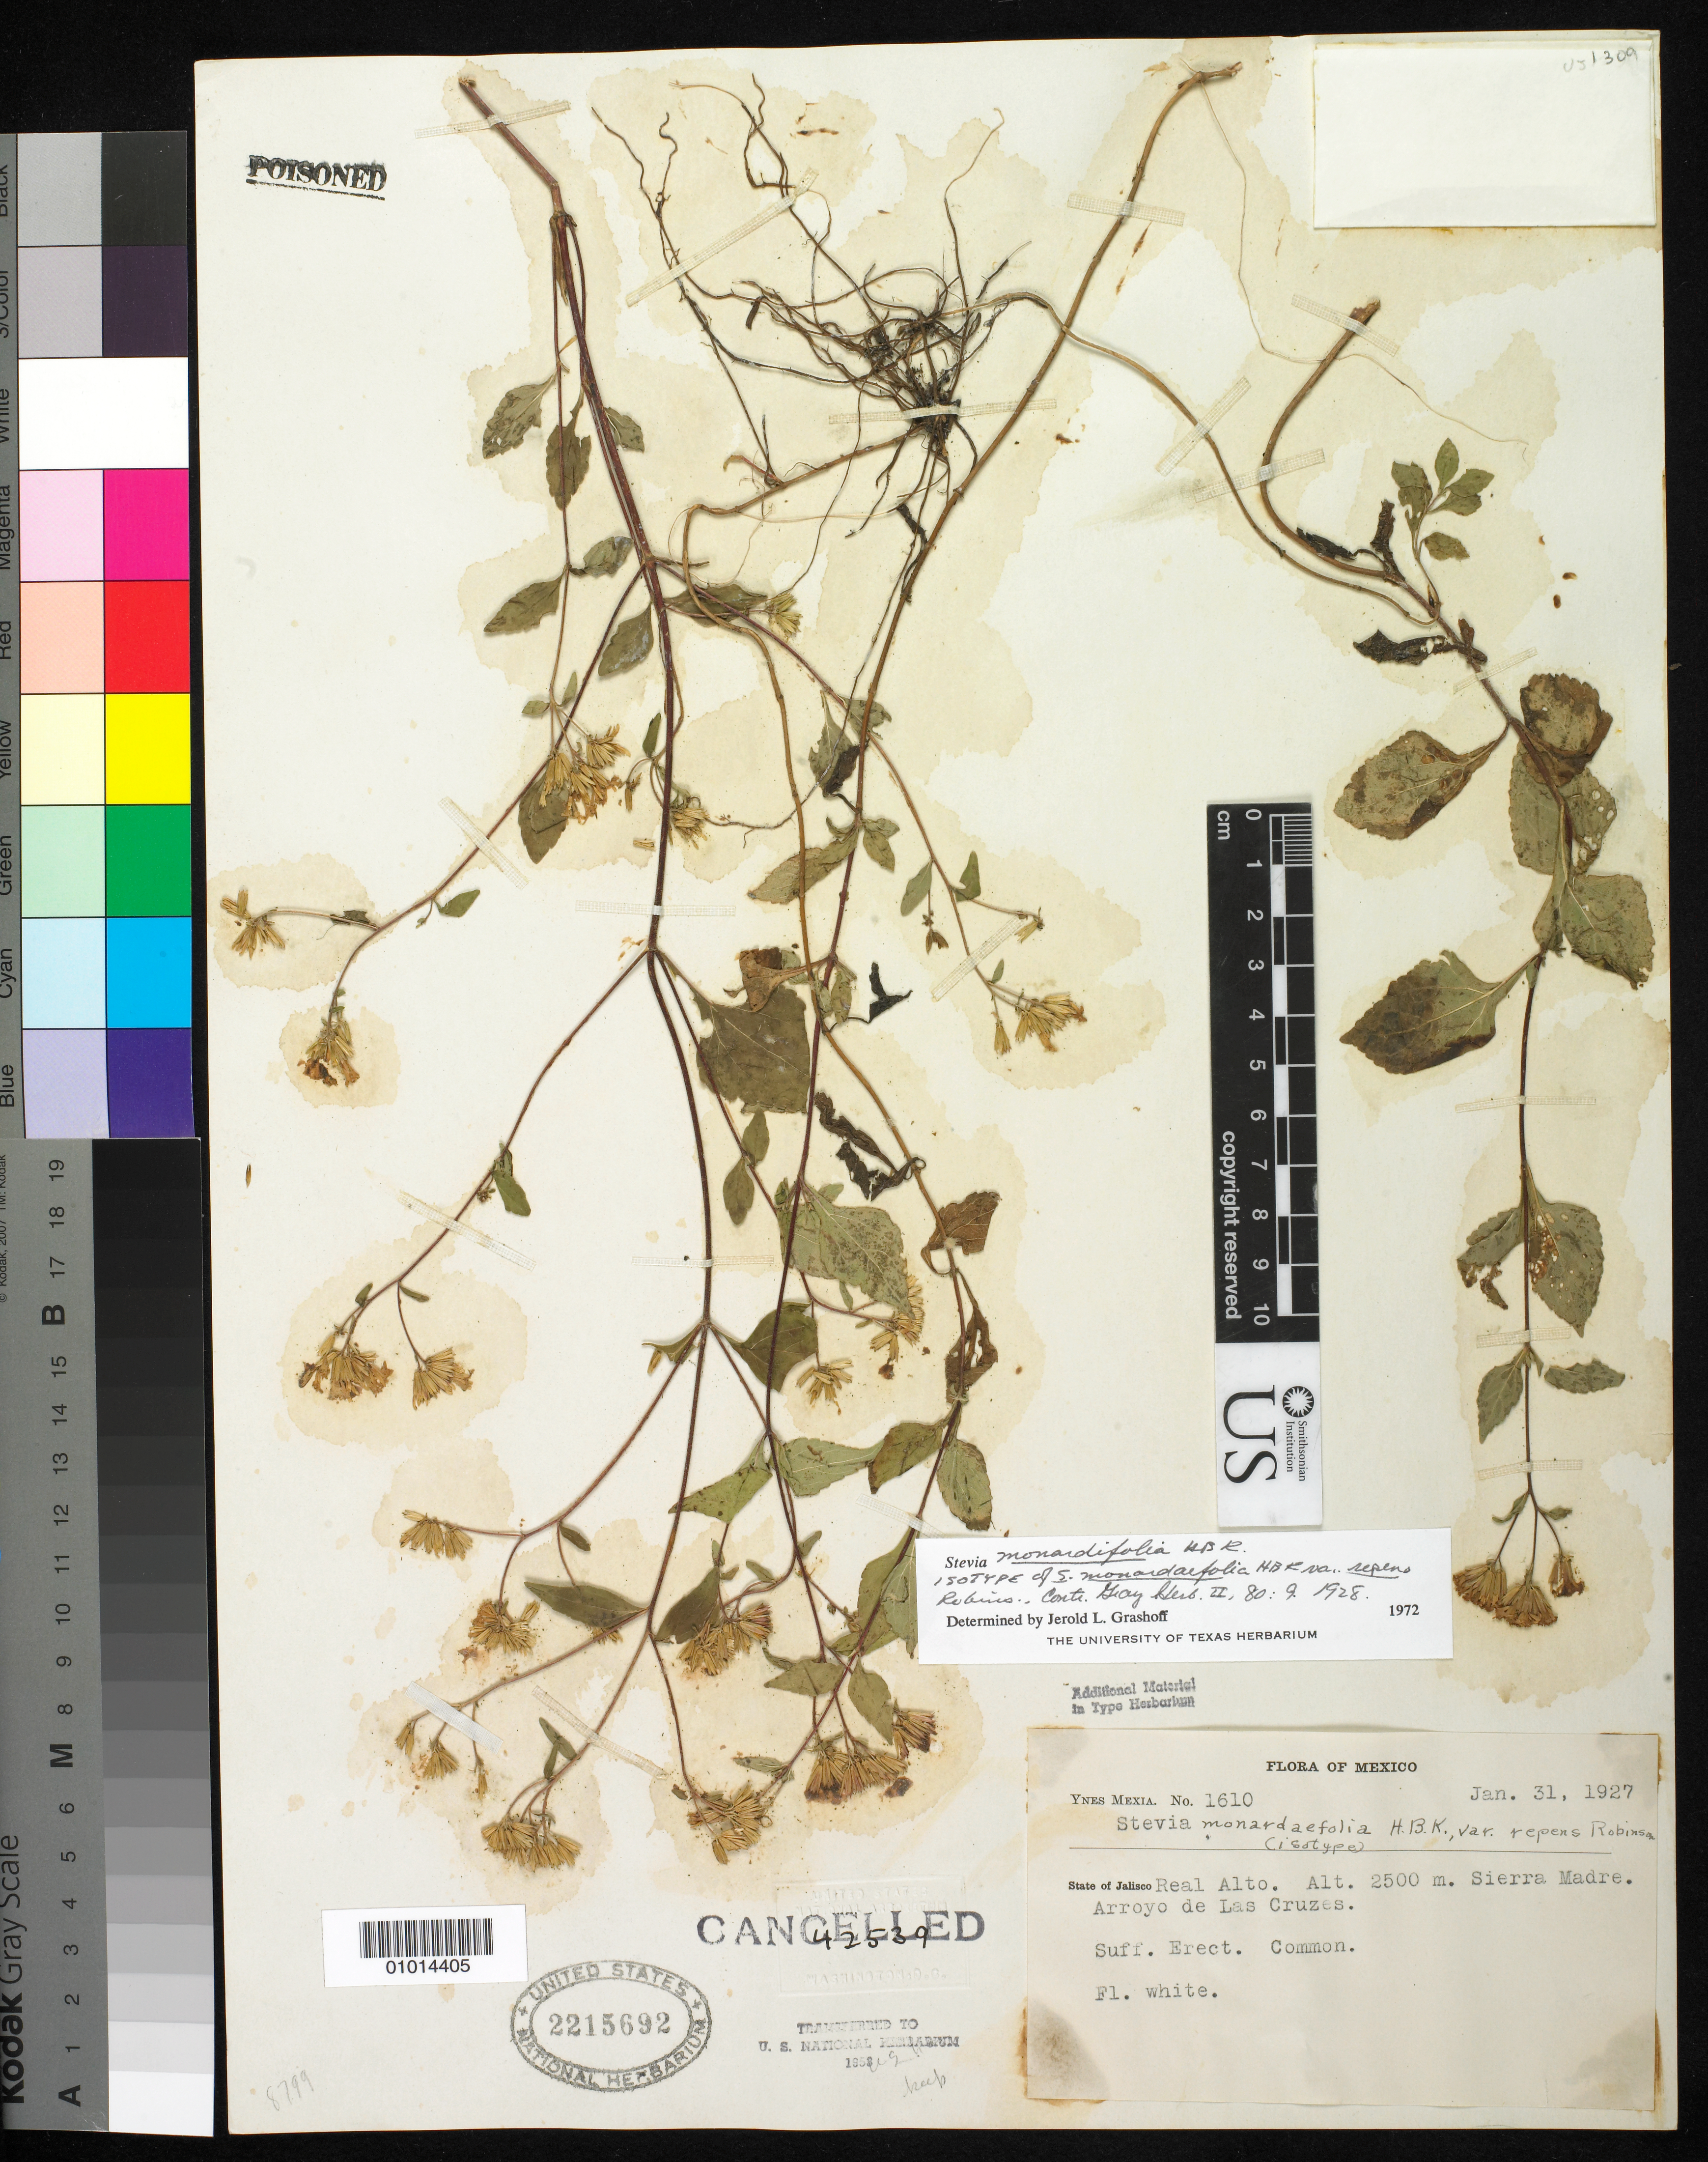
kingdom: Plantae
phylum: Tracheophyta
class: Magnoliopsida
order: Asterales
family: Asteraceae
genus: Stevia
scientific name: Stevia monardifolia var. repens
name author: B.L. Rob.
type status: Isotype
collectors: Y. Mexia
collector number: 1610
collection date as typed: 31 Jan 1927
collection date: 1927-01-31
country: Mexico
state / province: Jalisco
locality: Arroyo de Las Cruzes, Real Alto.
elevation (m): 2500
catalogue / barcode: US 2215692